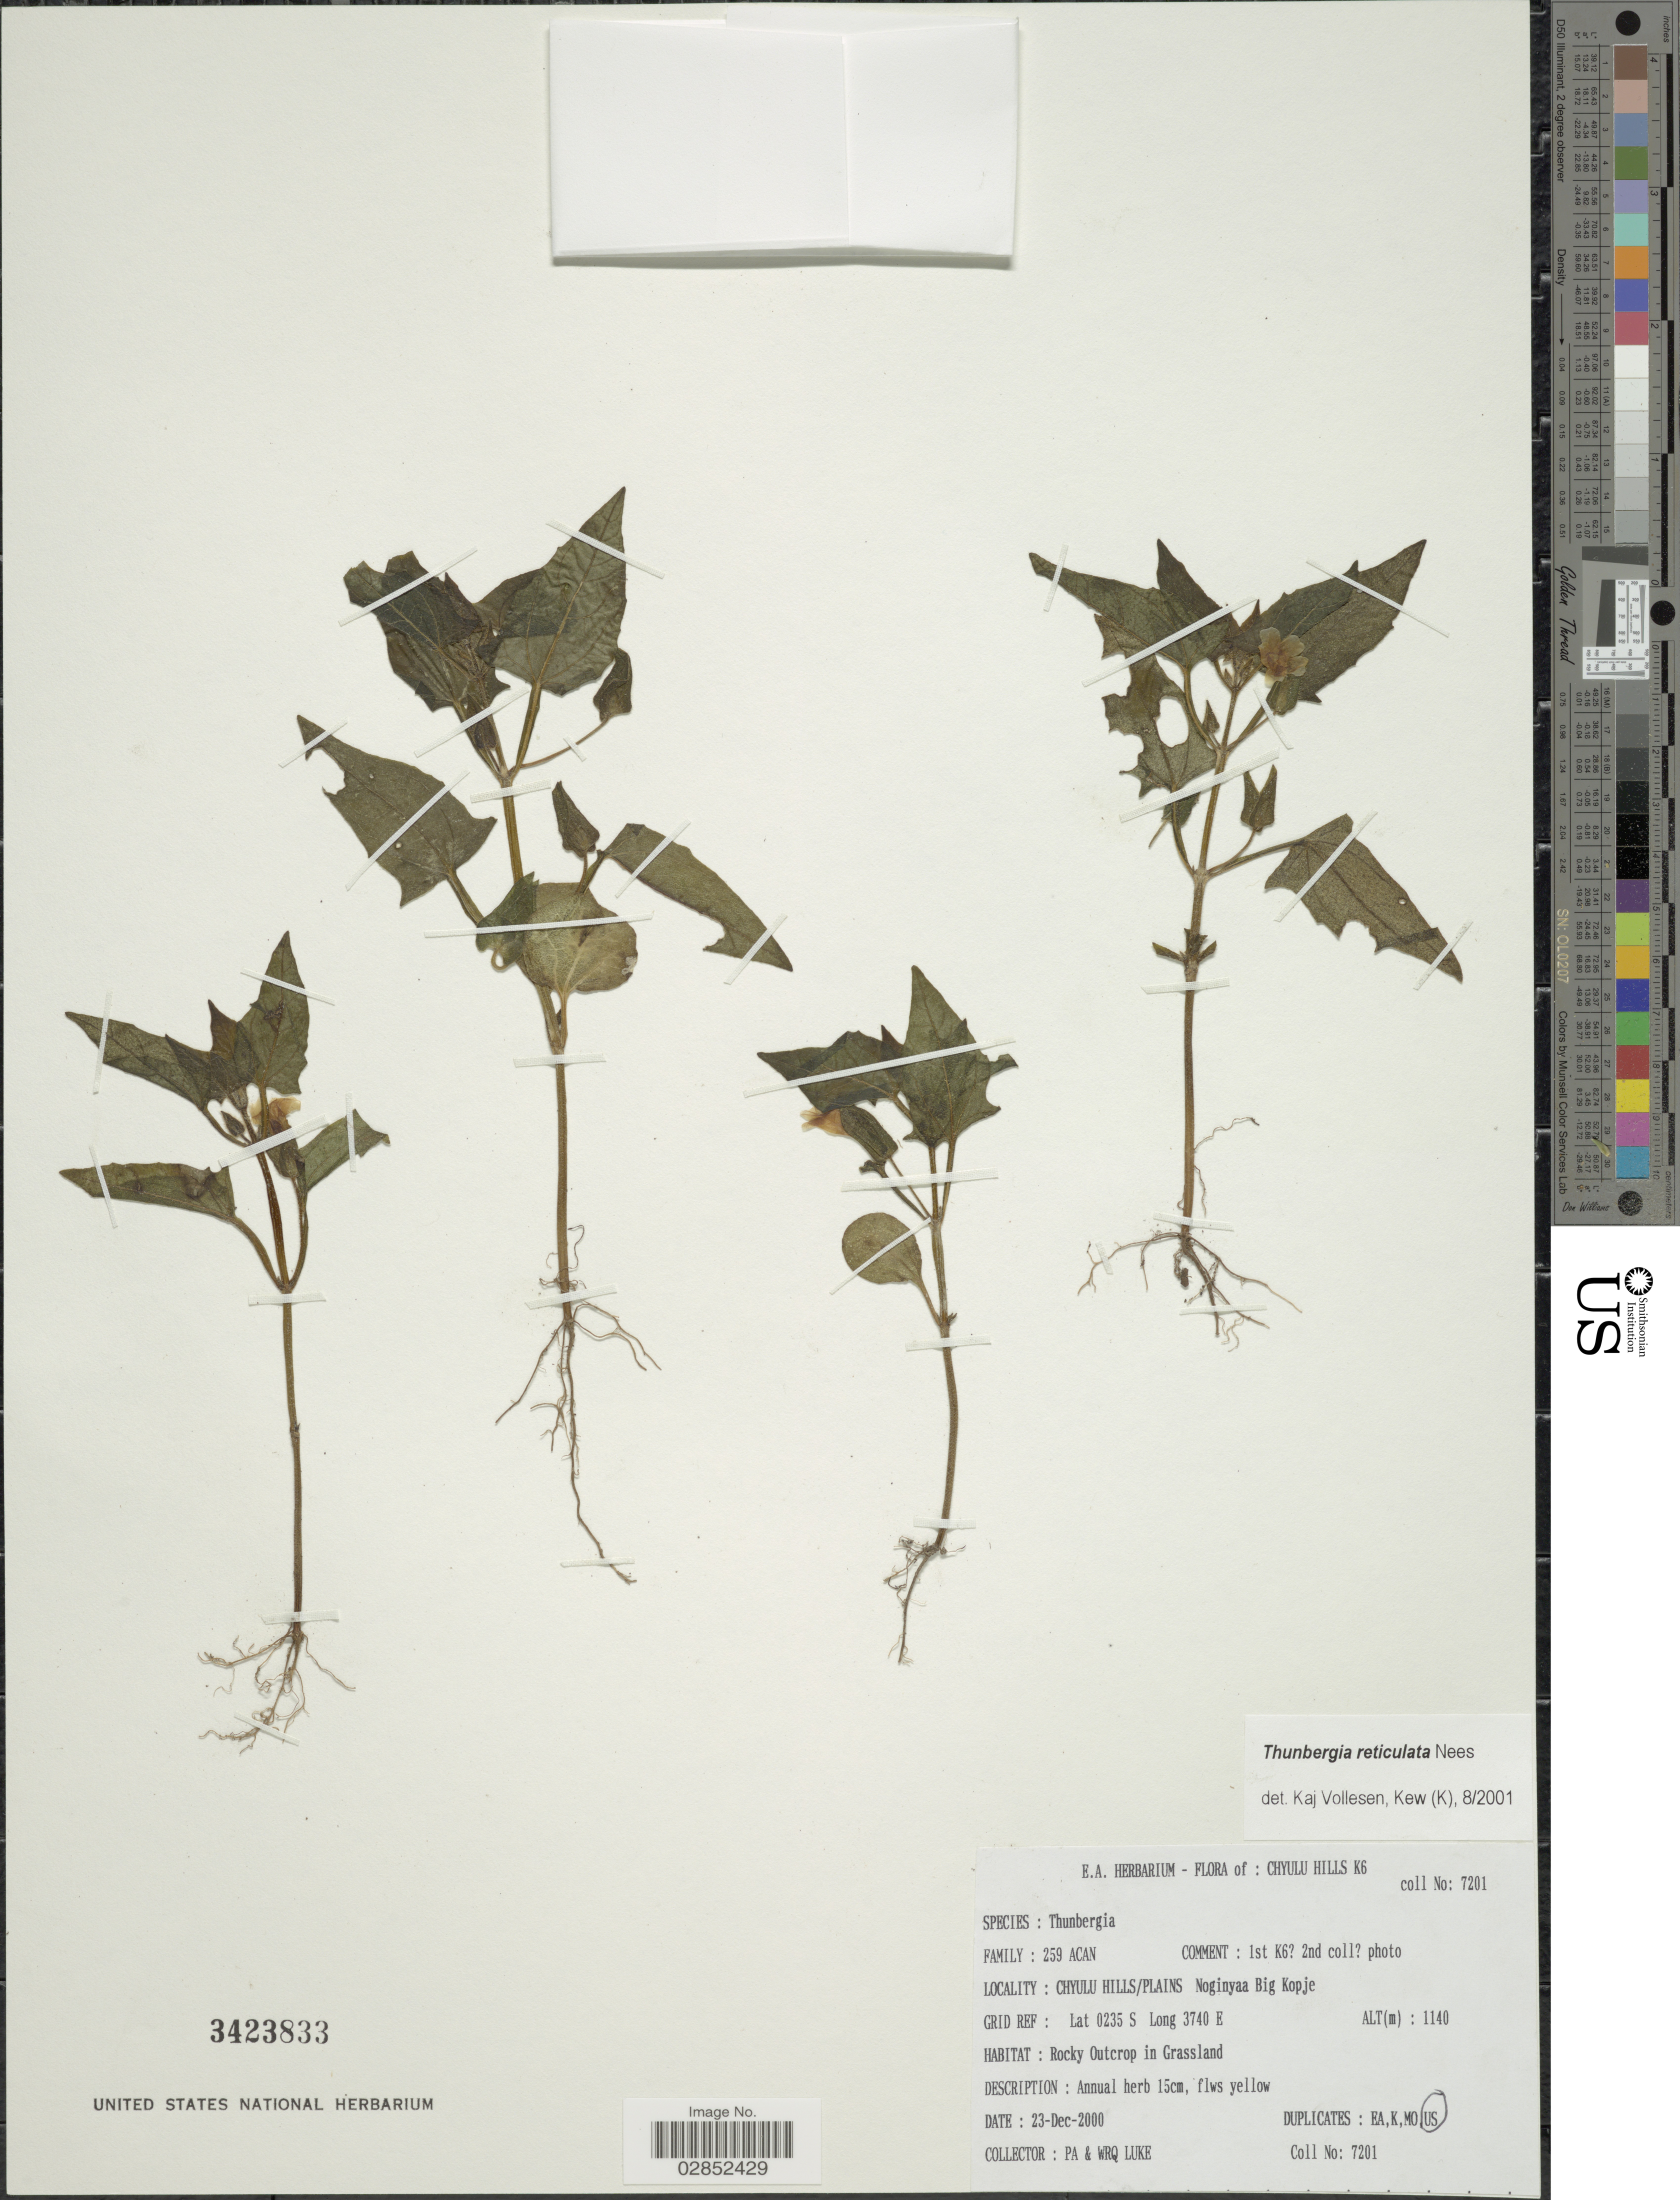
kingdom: Plantae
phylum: Tracheophyta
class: Magnoliopsida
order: Lamiales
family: Acanthaceae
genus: Thunbergia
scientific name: Thunbergia reticulata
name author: Nees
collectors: P. Luke & Q. Luke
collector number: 7201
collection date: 2000-12-23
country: Kenya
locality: Chyulu Hills K6, Chyulu Hills/Plains Noginyaa Big Kopje.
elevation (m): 1140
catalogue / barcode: US 3423833